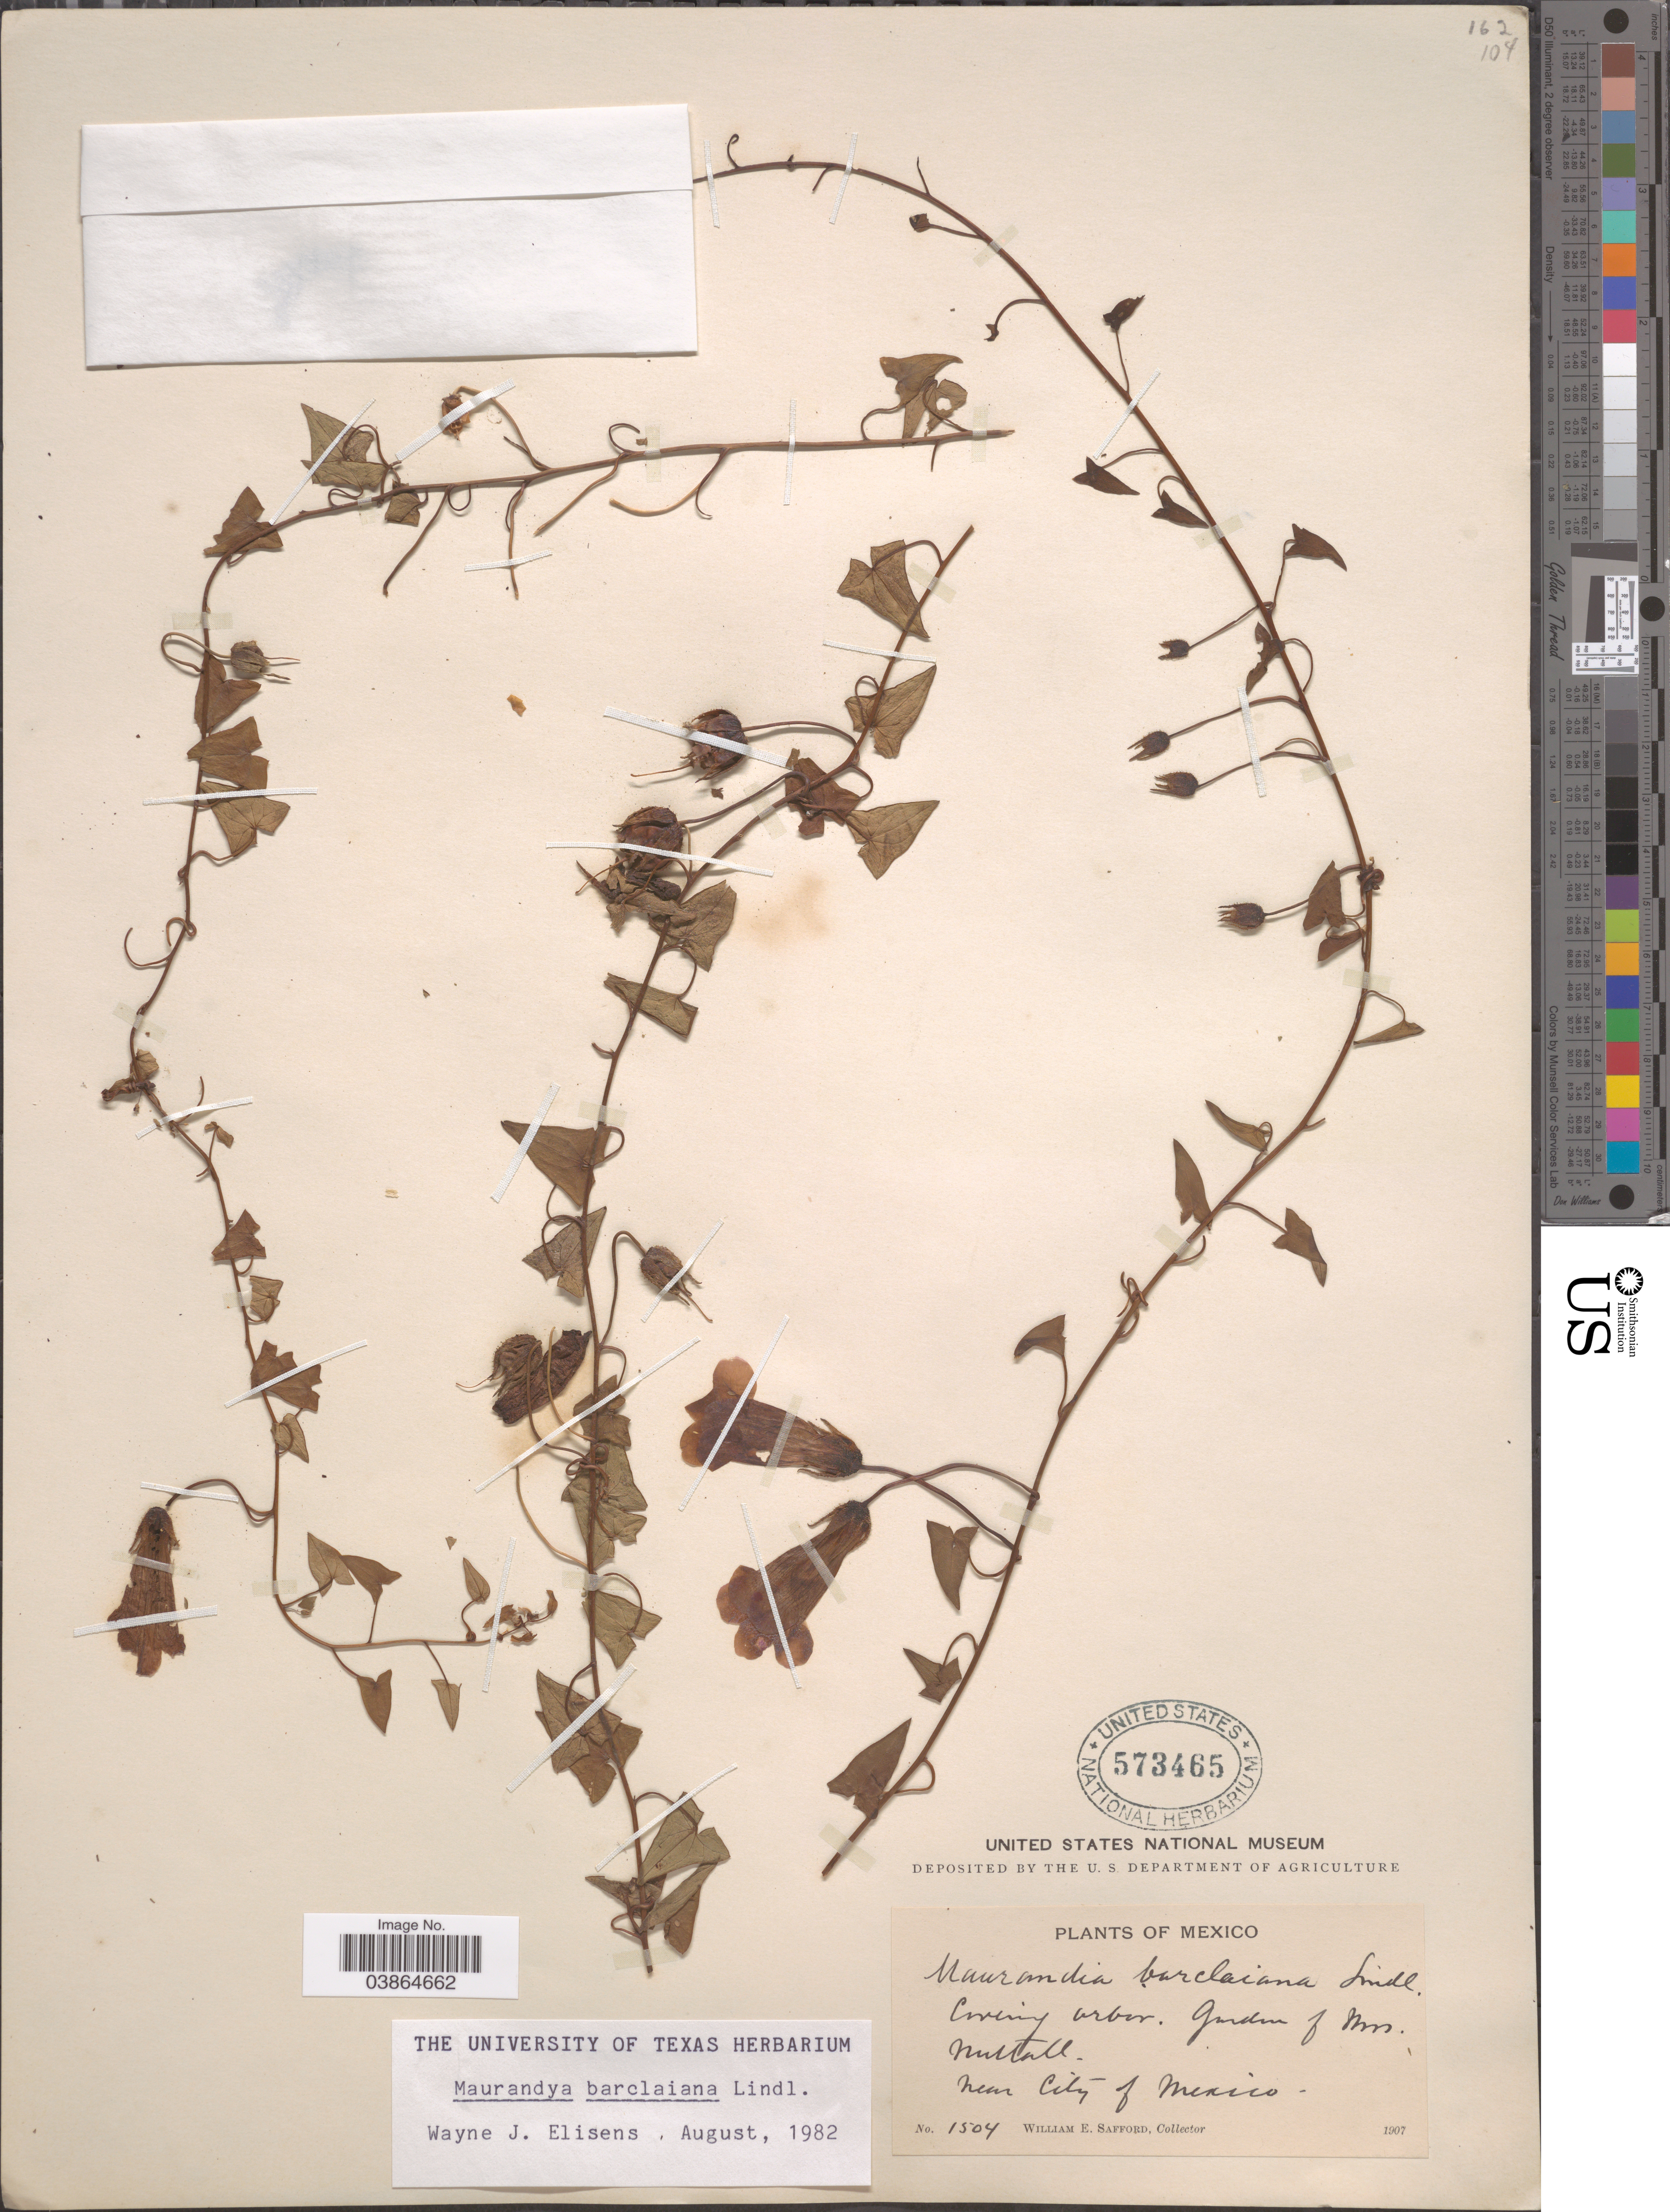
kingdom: Plantae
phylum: Tracheophyta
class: Magnoliopsida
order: Lamiales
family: Plantaginaceae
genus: Maurandya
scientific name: Maurandya barclayana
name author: Lindl.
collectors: W. E. Safford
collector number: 1504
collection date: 1907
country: Mexico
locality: Garden of Mrs. Nuttall. Near City of Mexico.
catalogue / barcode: US 573465